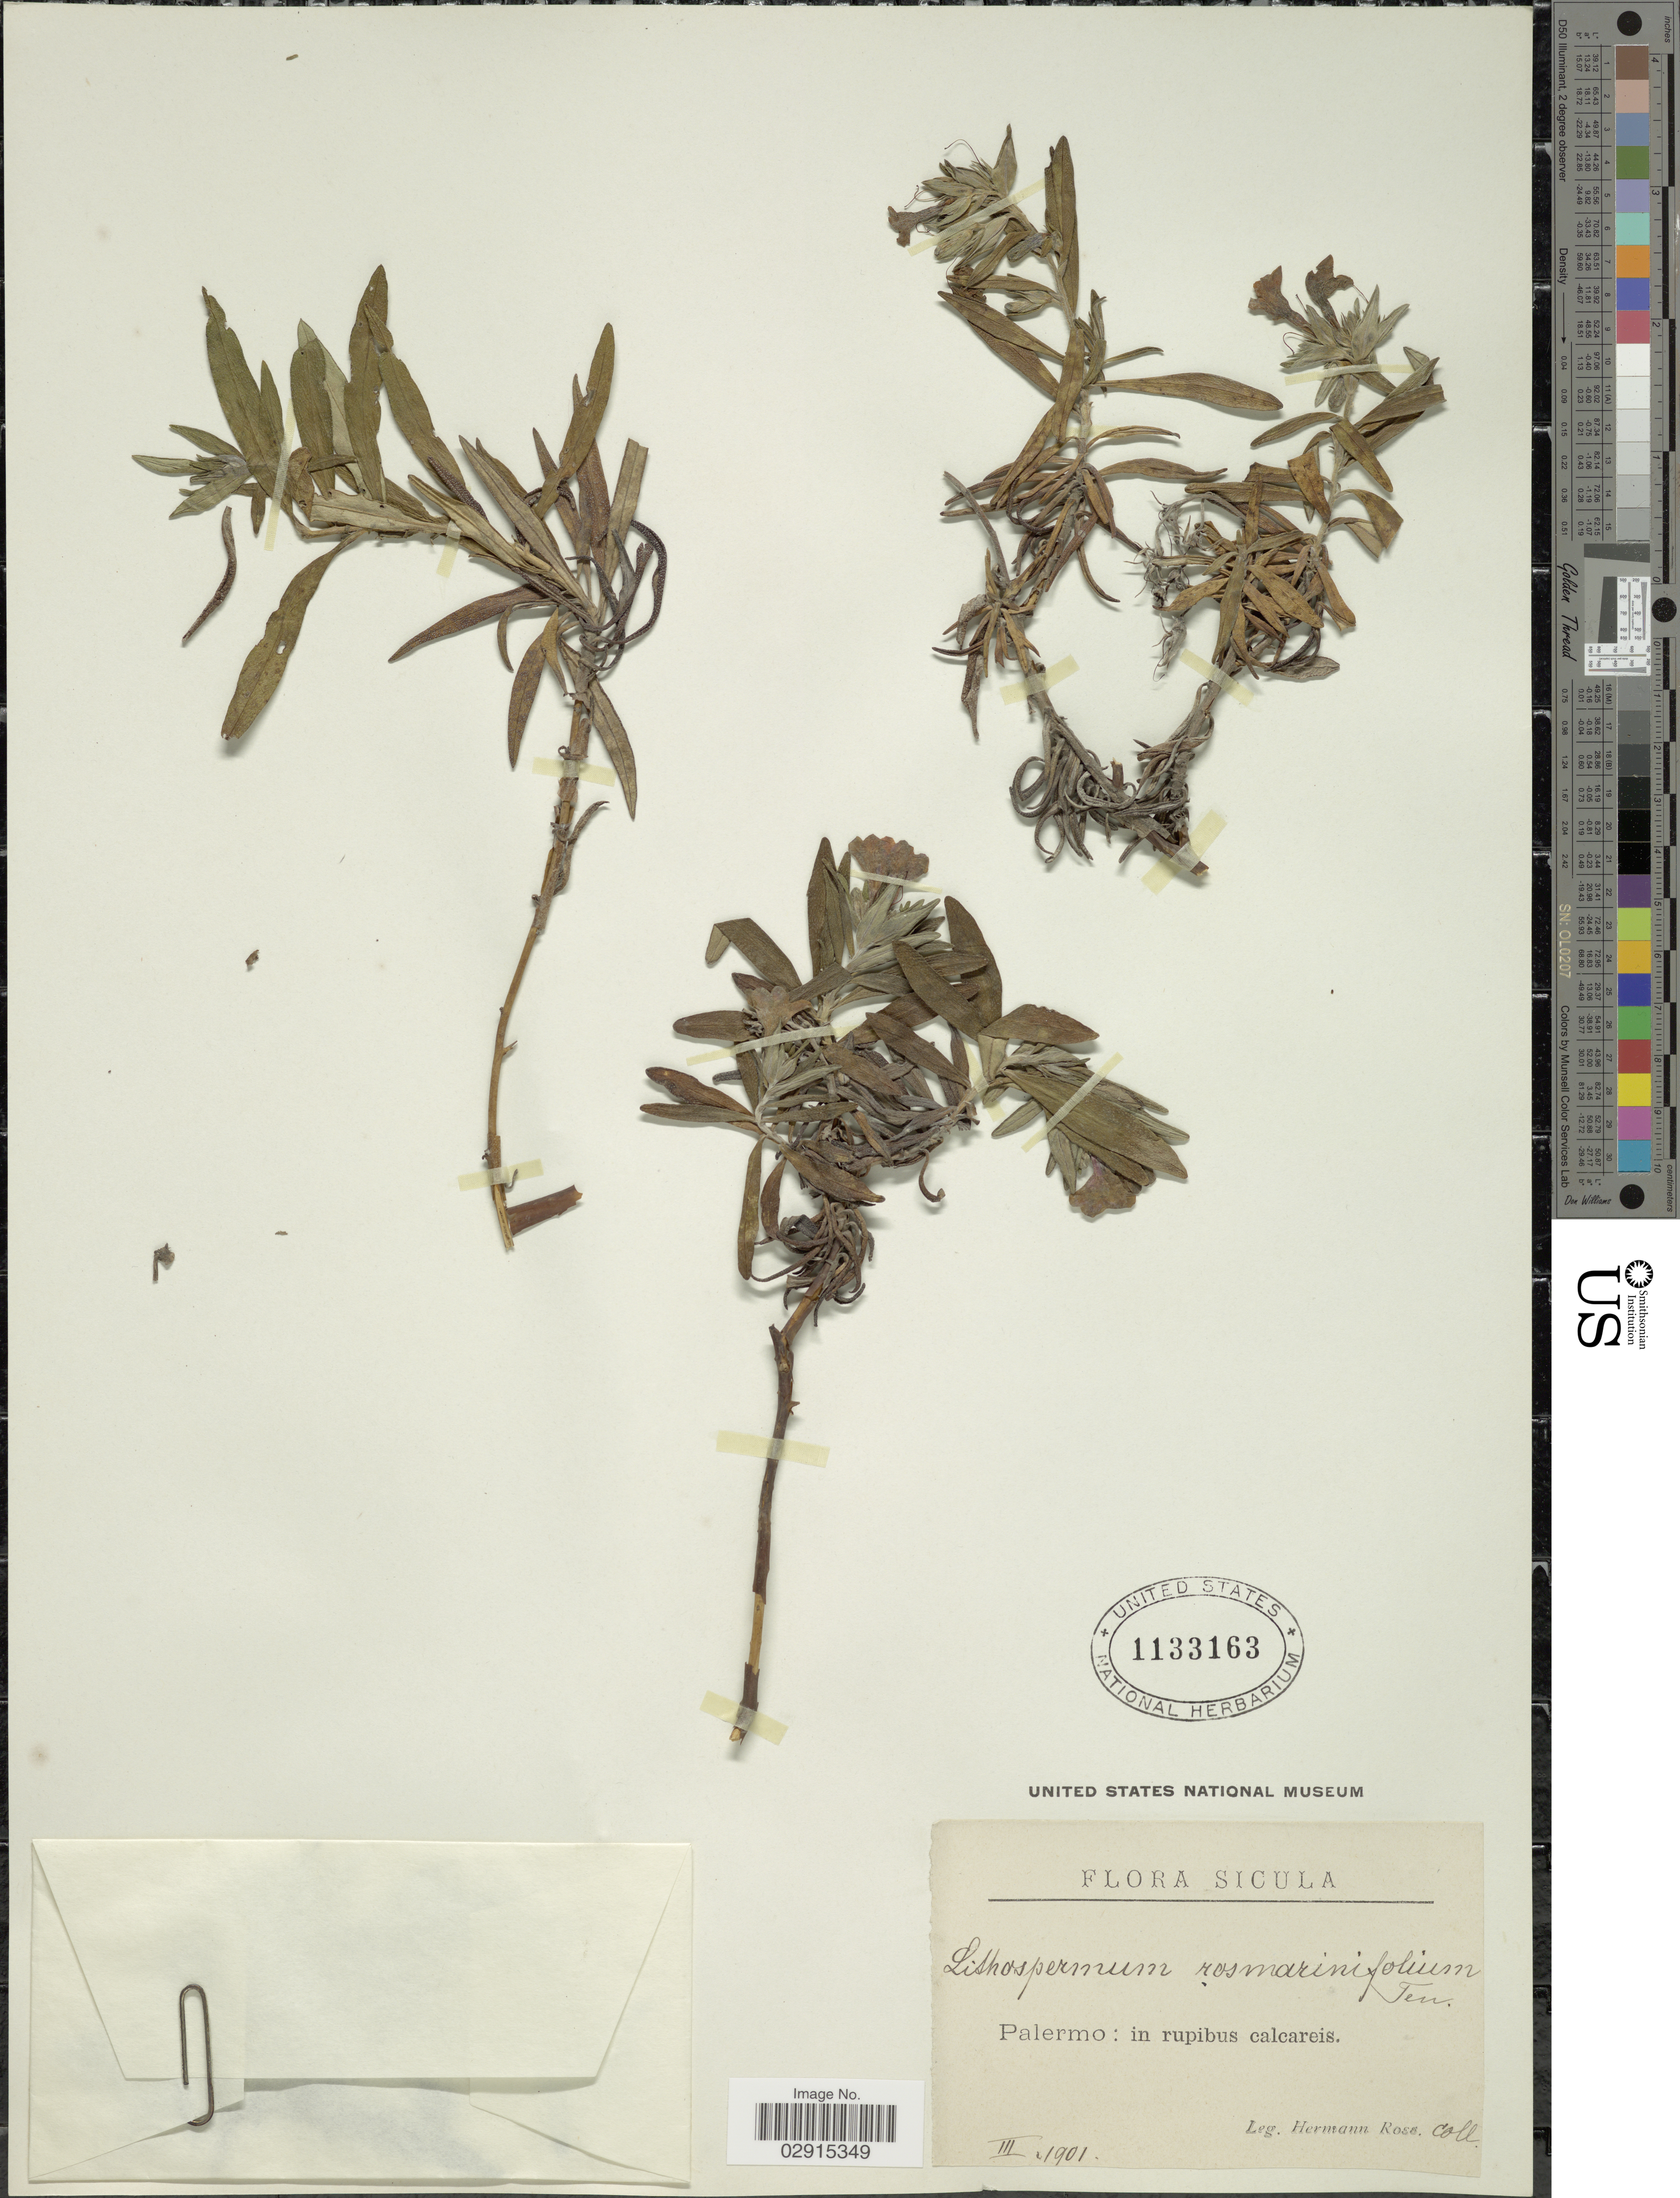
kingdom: Plantae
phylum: Tracheophyta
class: Magnoliopsida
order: Boraginales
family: Boraginaceae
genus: Lithospermum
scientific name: Lithospermum rosmarinifolium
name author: Sessé & Moc.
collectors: H. Rosé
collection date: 1901-03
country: Italy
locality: Palermo: in rupibus calcareis.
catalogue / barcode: US 1133163